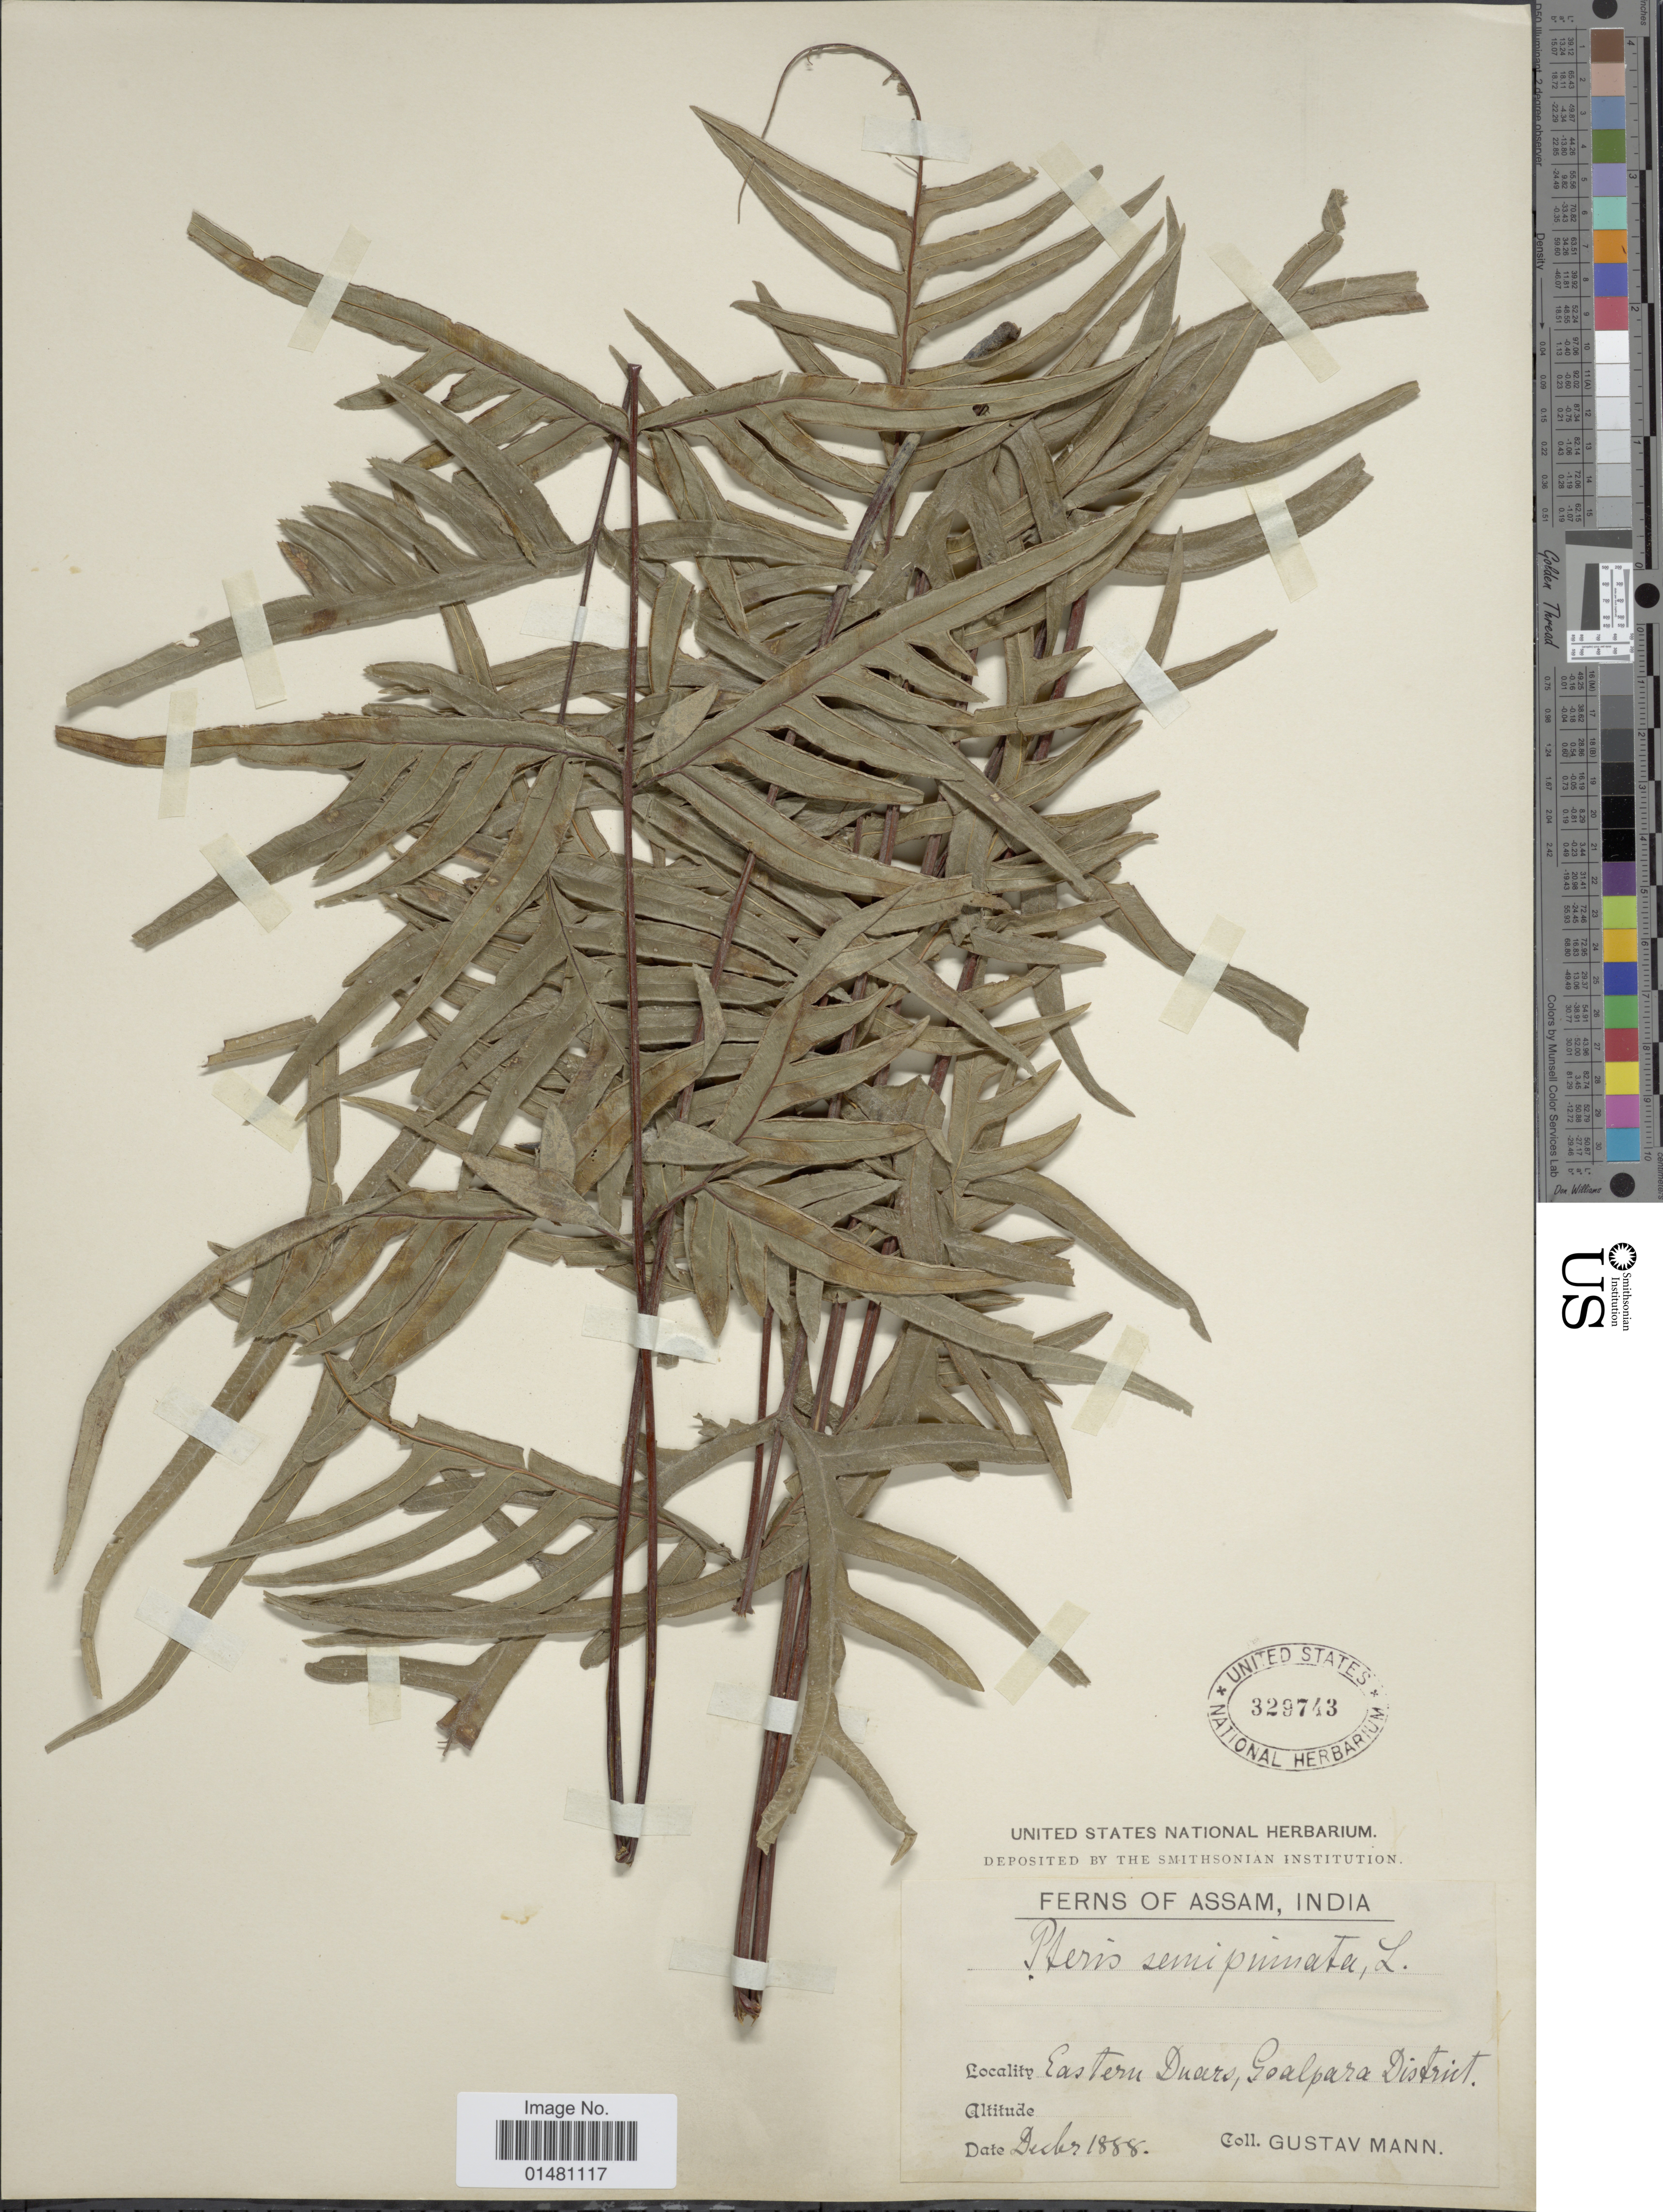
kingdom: Plantae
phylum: Tracheophyta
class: Polypodiopsida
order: Polypodiales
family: Pteridaceae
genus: Pteris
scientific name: Pteris semipinnata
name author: L.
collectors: G. Mann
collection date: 1888-12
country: India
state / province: Assam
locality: Eastern Duars, Goalpara District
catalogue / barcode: US 329743